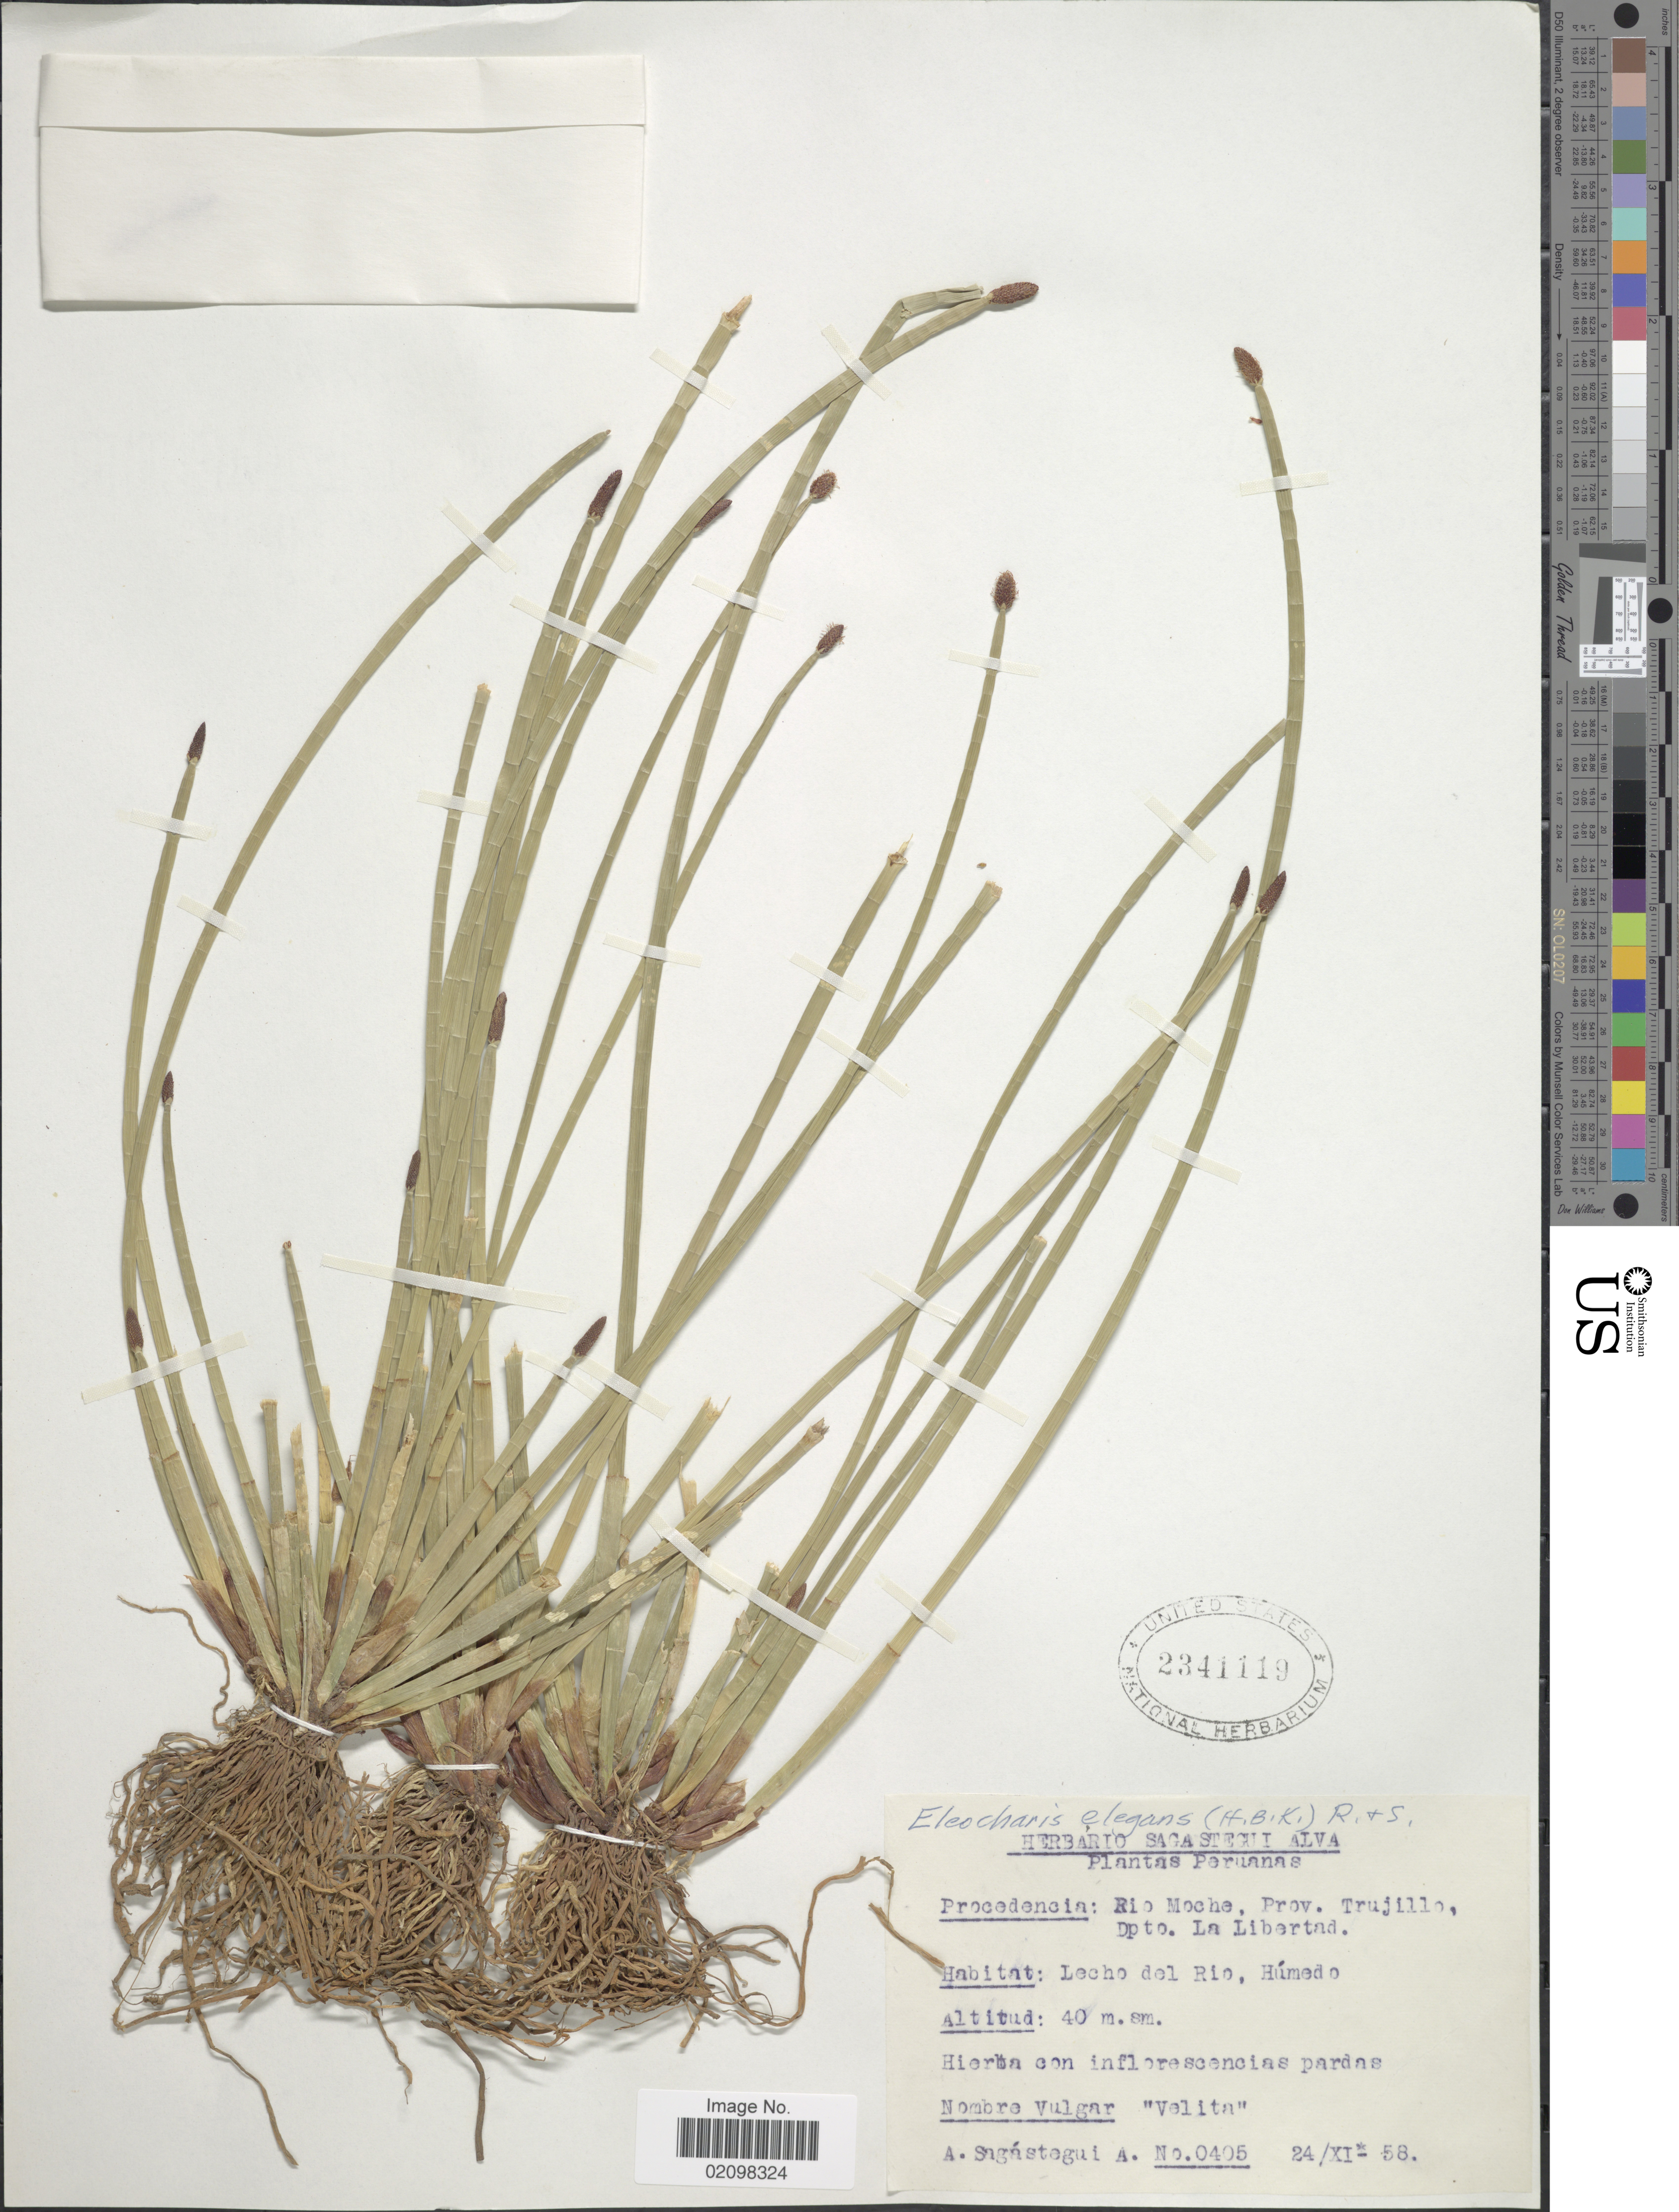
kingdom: Plantae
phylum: Tracheophyta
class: Liliopsida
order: Poales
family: Cyperaceae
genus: Eleocharis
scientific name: Eleocharis elegans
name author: (Kunth) Roem. & Schult.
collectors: A. Sagástegui A.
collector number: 0405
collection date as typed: Transcribed d/m/y: 24/11/58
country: Peru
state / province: La Libertad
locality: Rio Moche, Prov. Trujillo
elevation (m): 40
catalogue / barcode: US 2341119